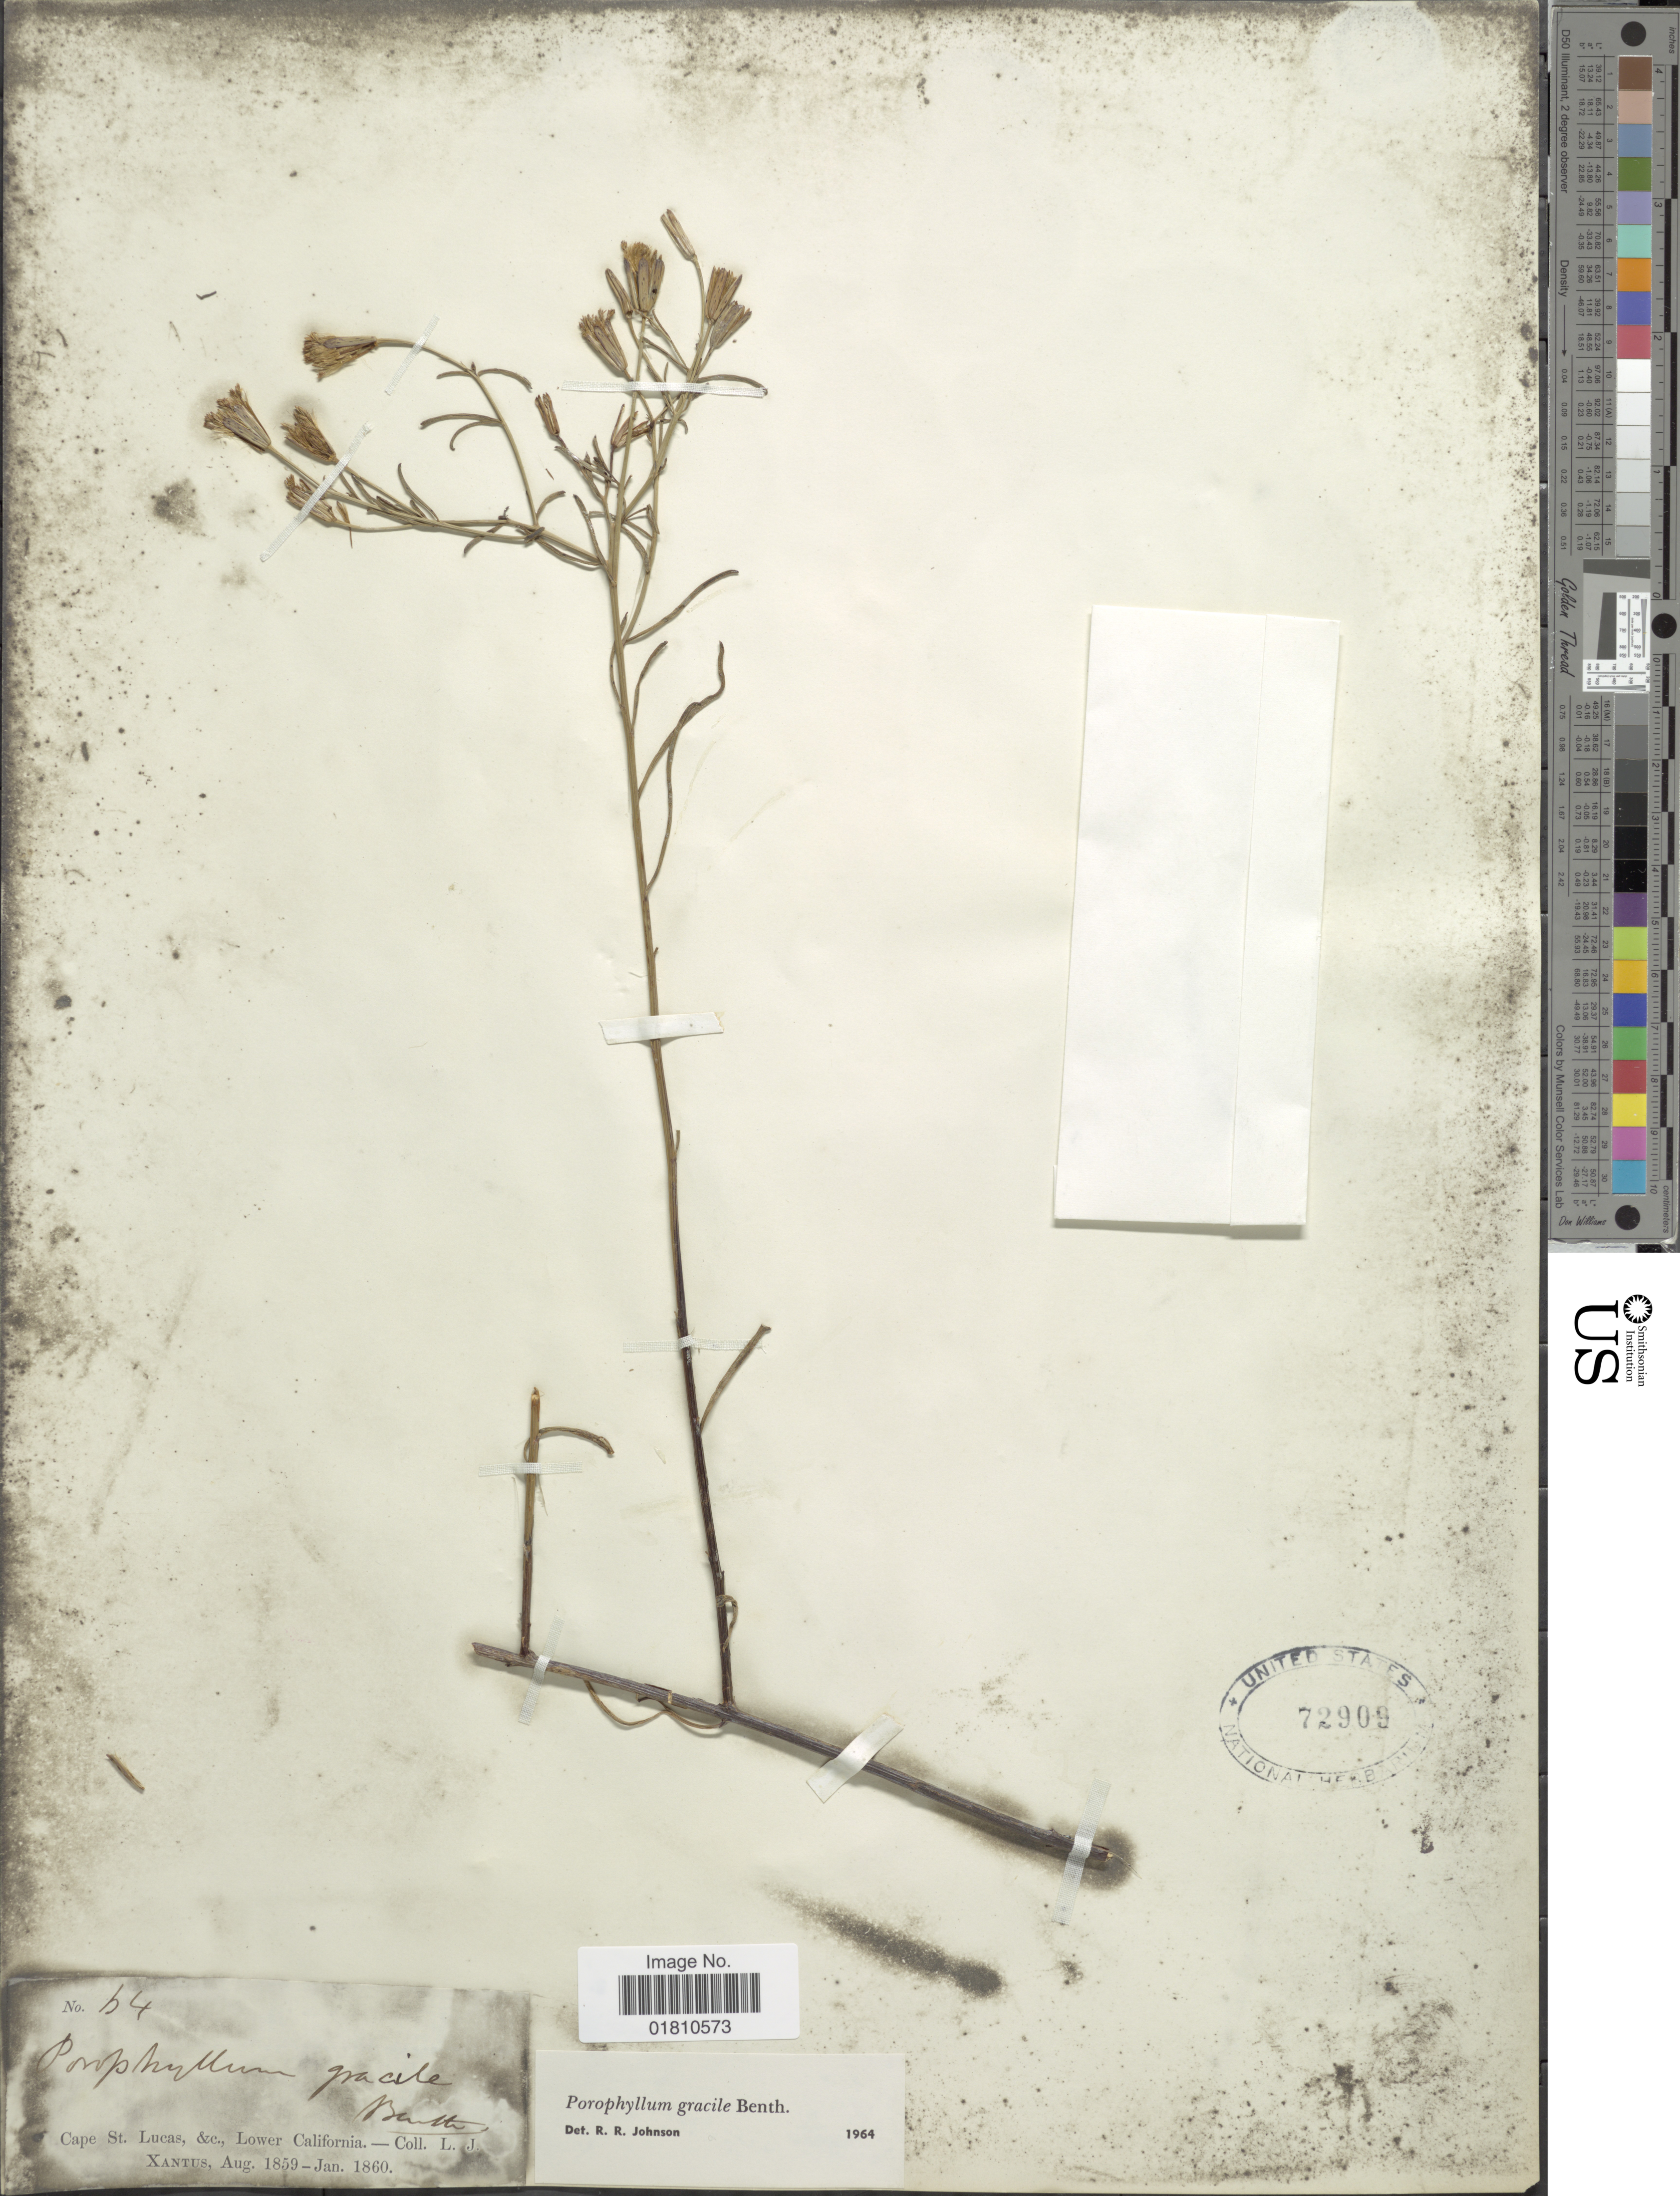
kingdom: Plantae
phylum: Tracheophyta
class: Magnoliopsida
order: Asterales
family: Asteraceae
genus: Porophyllum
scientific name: Porophyllum gracile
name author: Benth.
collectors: L. J. Xantus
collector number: h4*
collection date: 1859-08/1860-01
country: Mexico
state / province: Baja California Sur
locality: Cape St.Lucas, &c., Lower California.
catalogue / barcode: US 72909